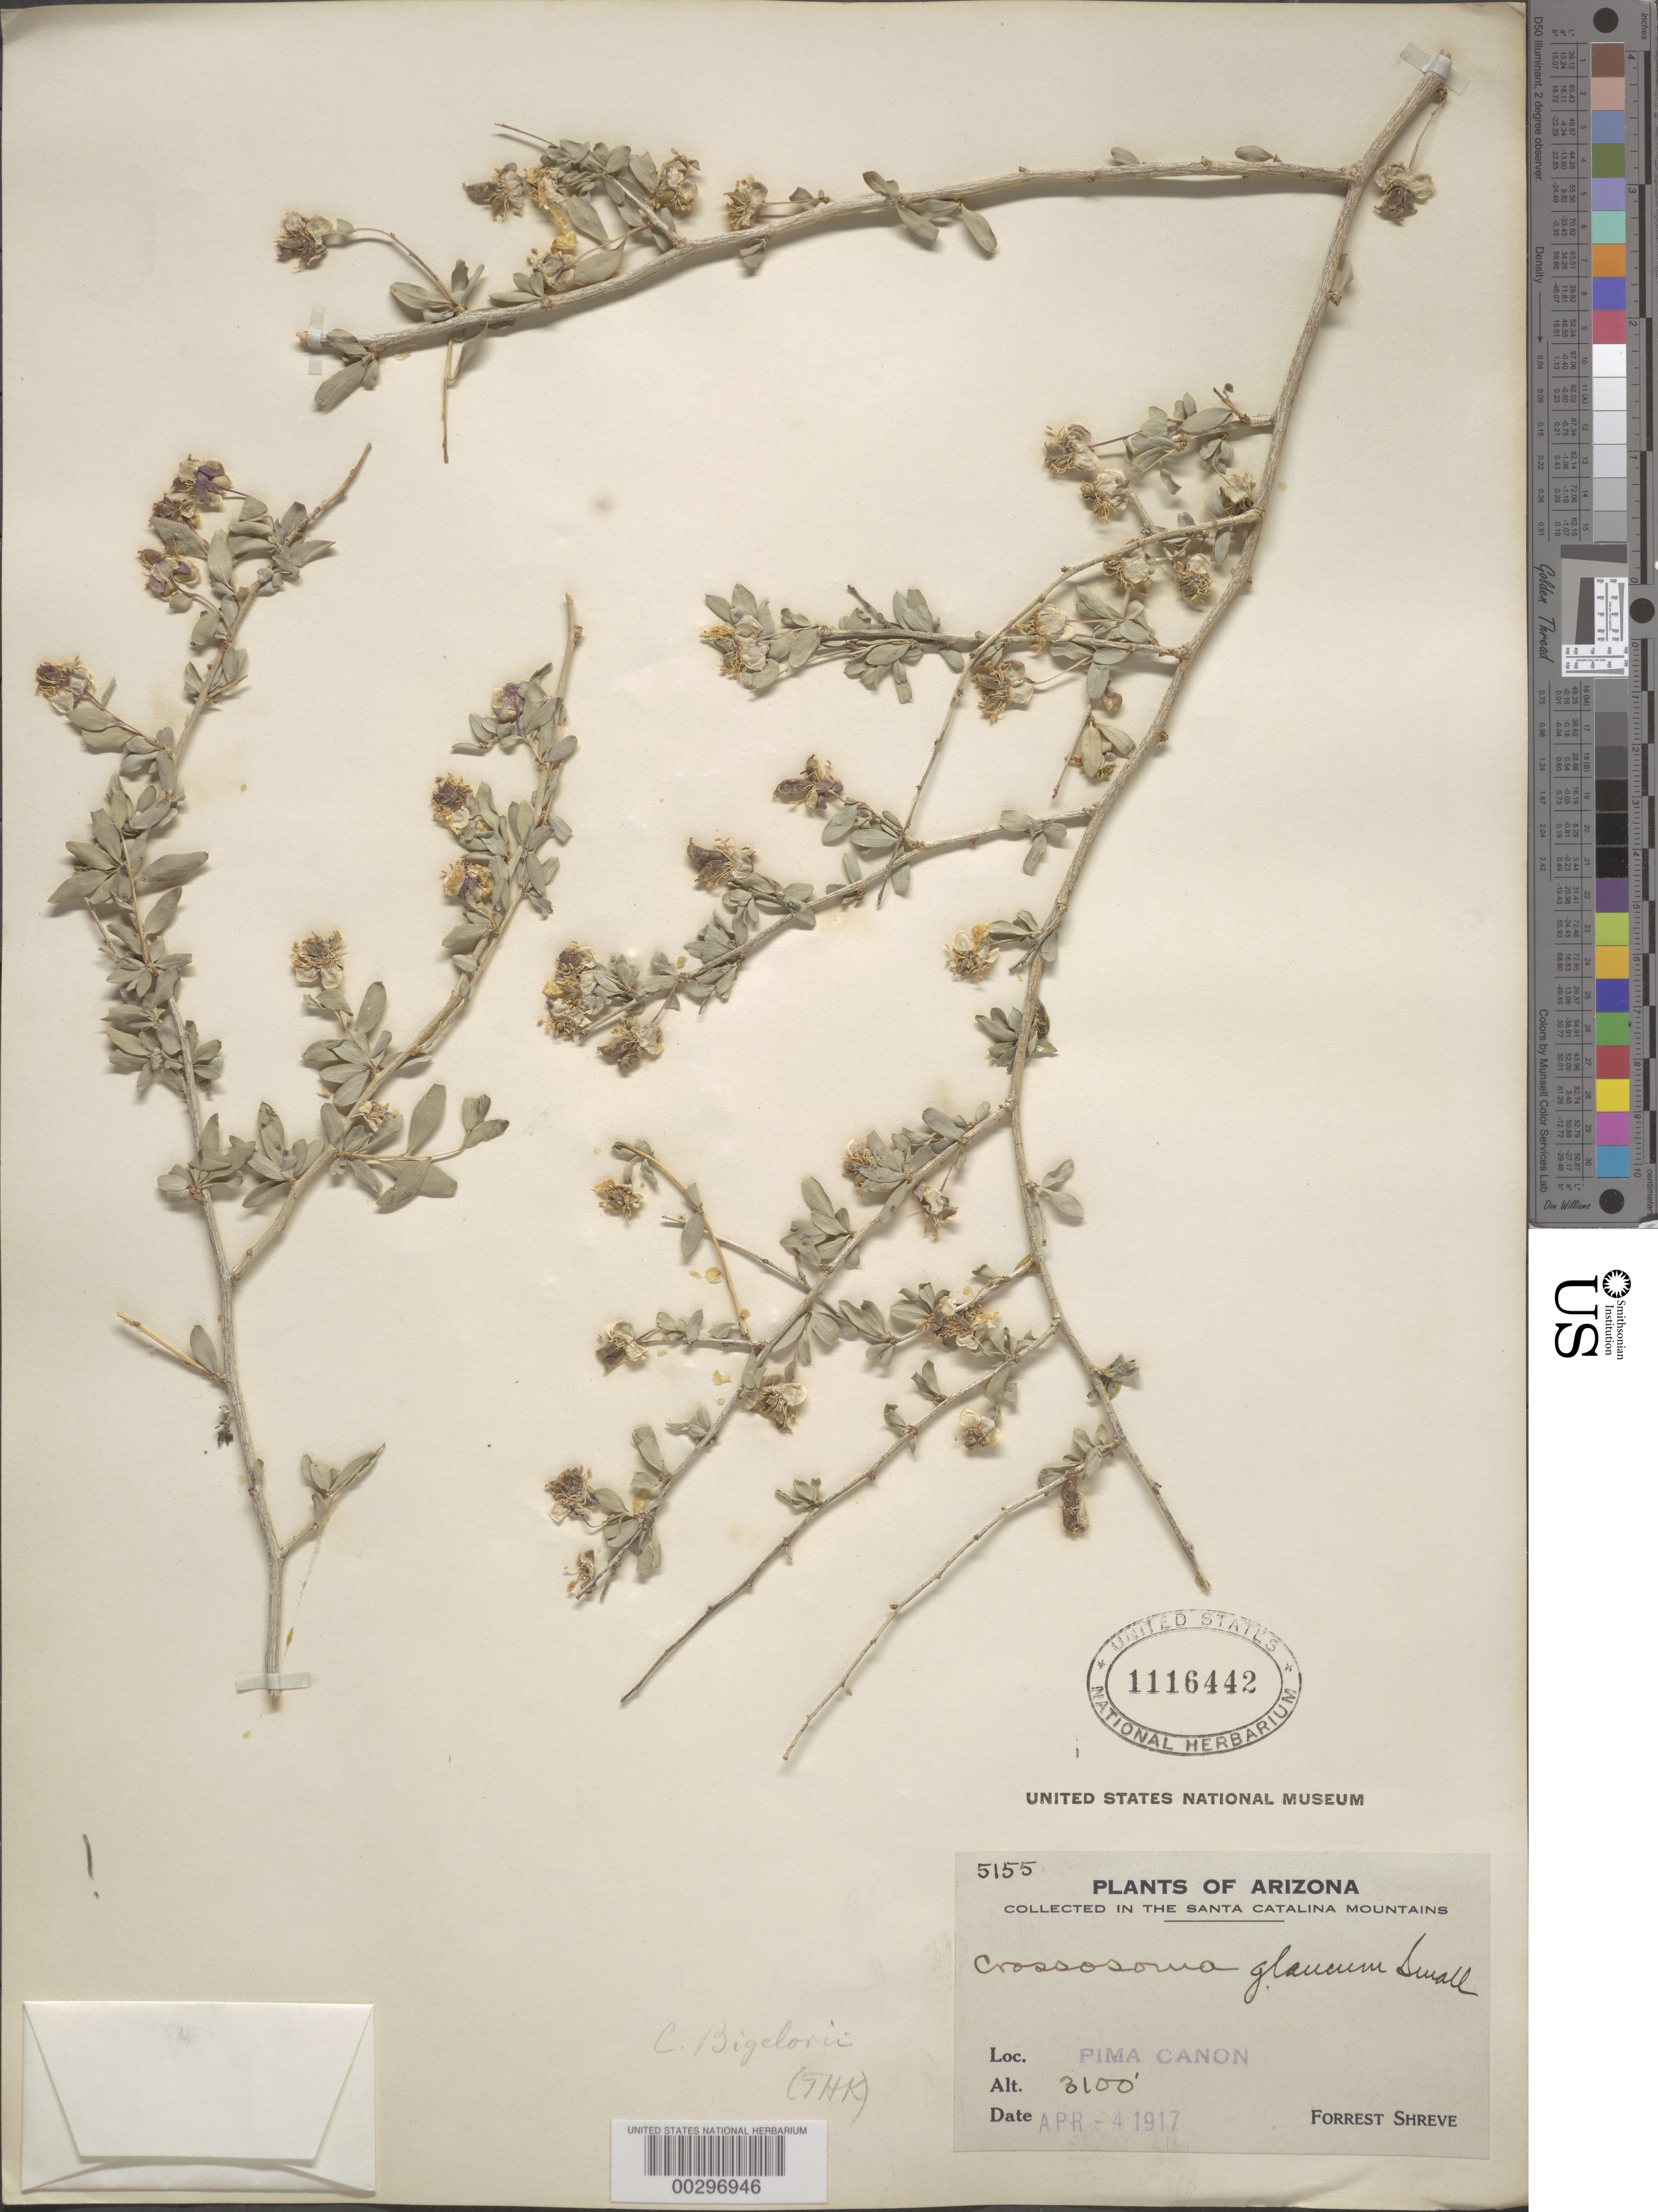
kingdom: Plantae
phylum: Tracheophyta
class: Magnoliopsida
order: Crossosomatales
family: Crossosomataceae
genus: Crossosoma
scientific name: Crossosoma bigelovii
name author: S. Watson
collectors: F. Shreve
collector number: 5155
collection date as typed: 04 Apr 1917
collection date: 1917-04-04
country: United States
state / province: Arizona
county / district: Pinal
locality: Pima canyon, santa catalina mts.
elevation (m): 945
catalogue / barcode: US 1116442